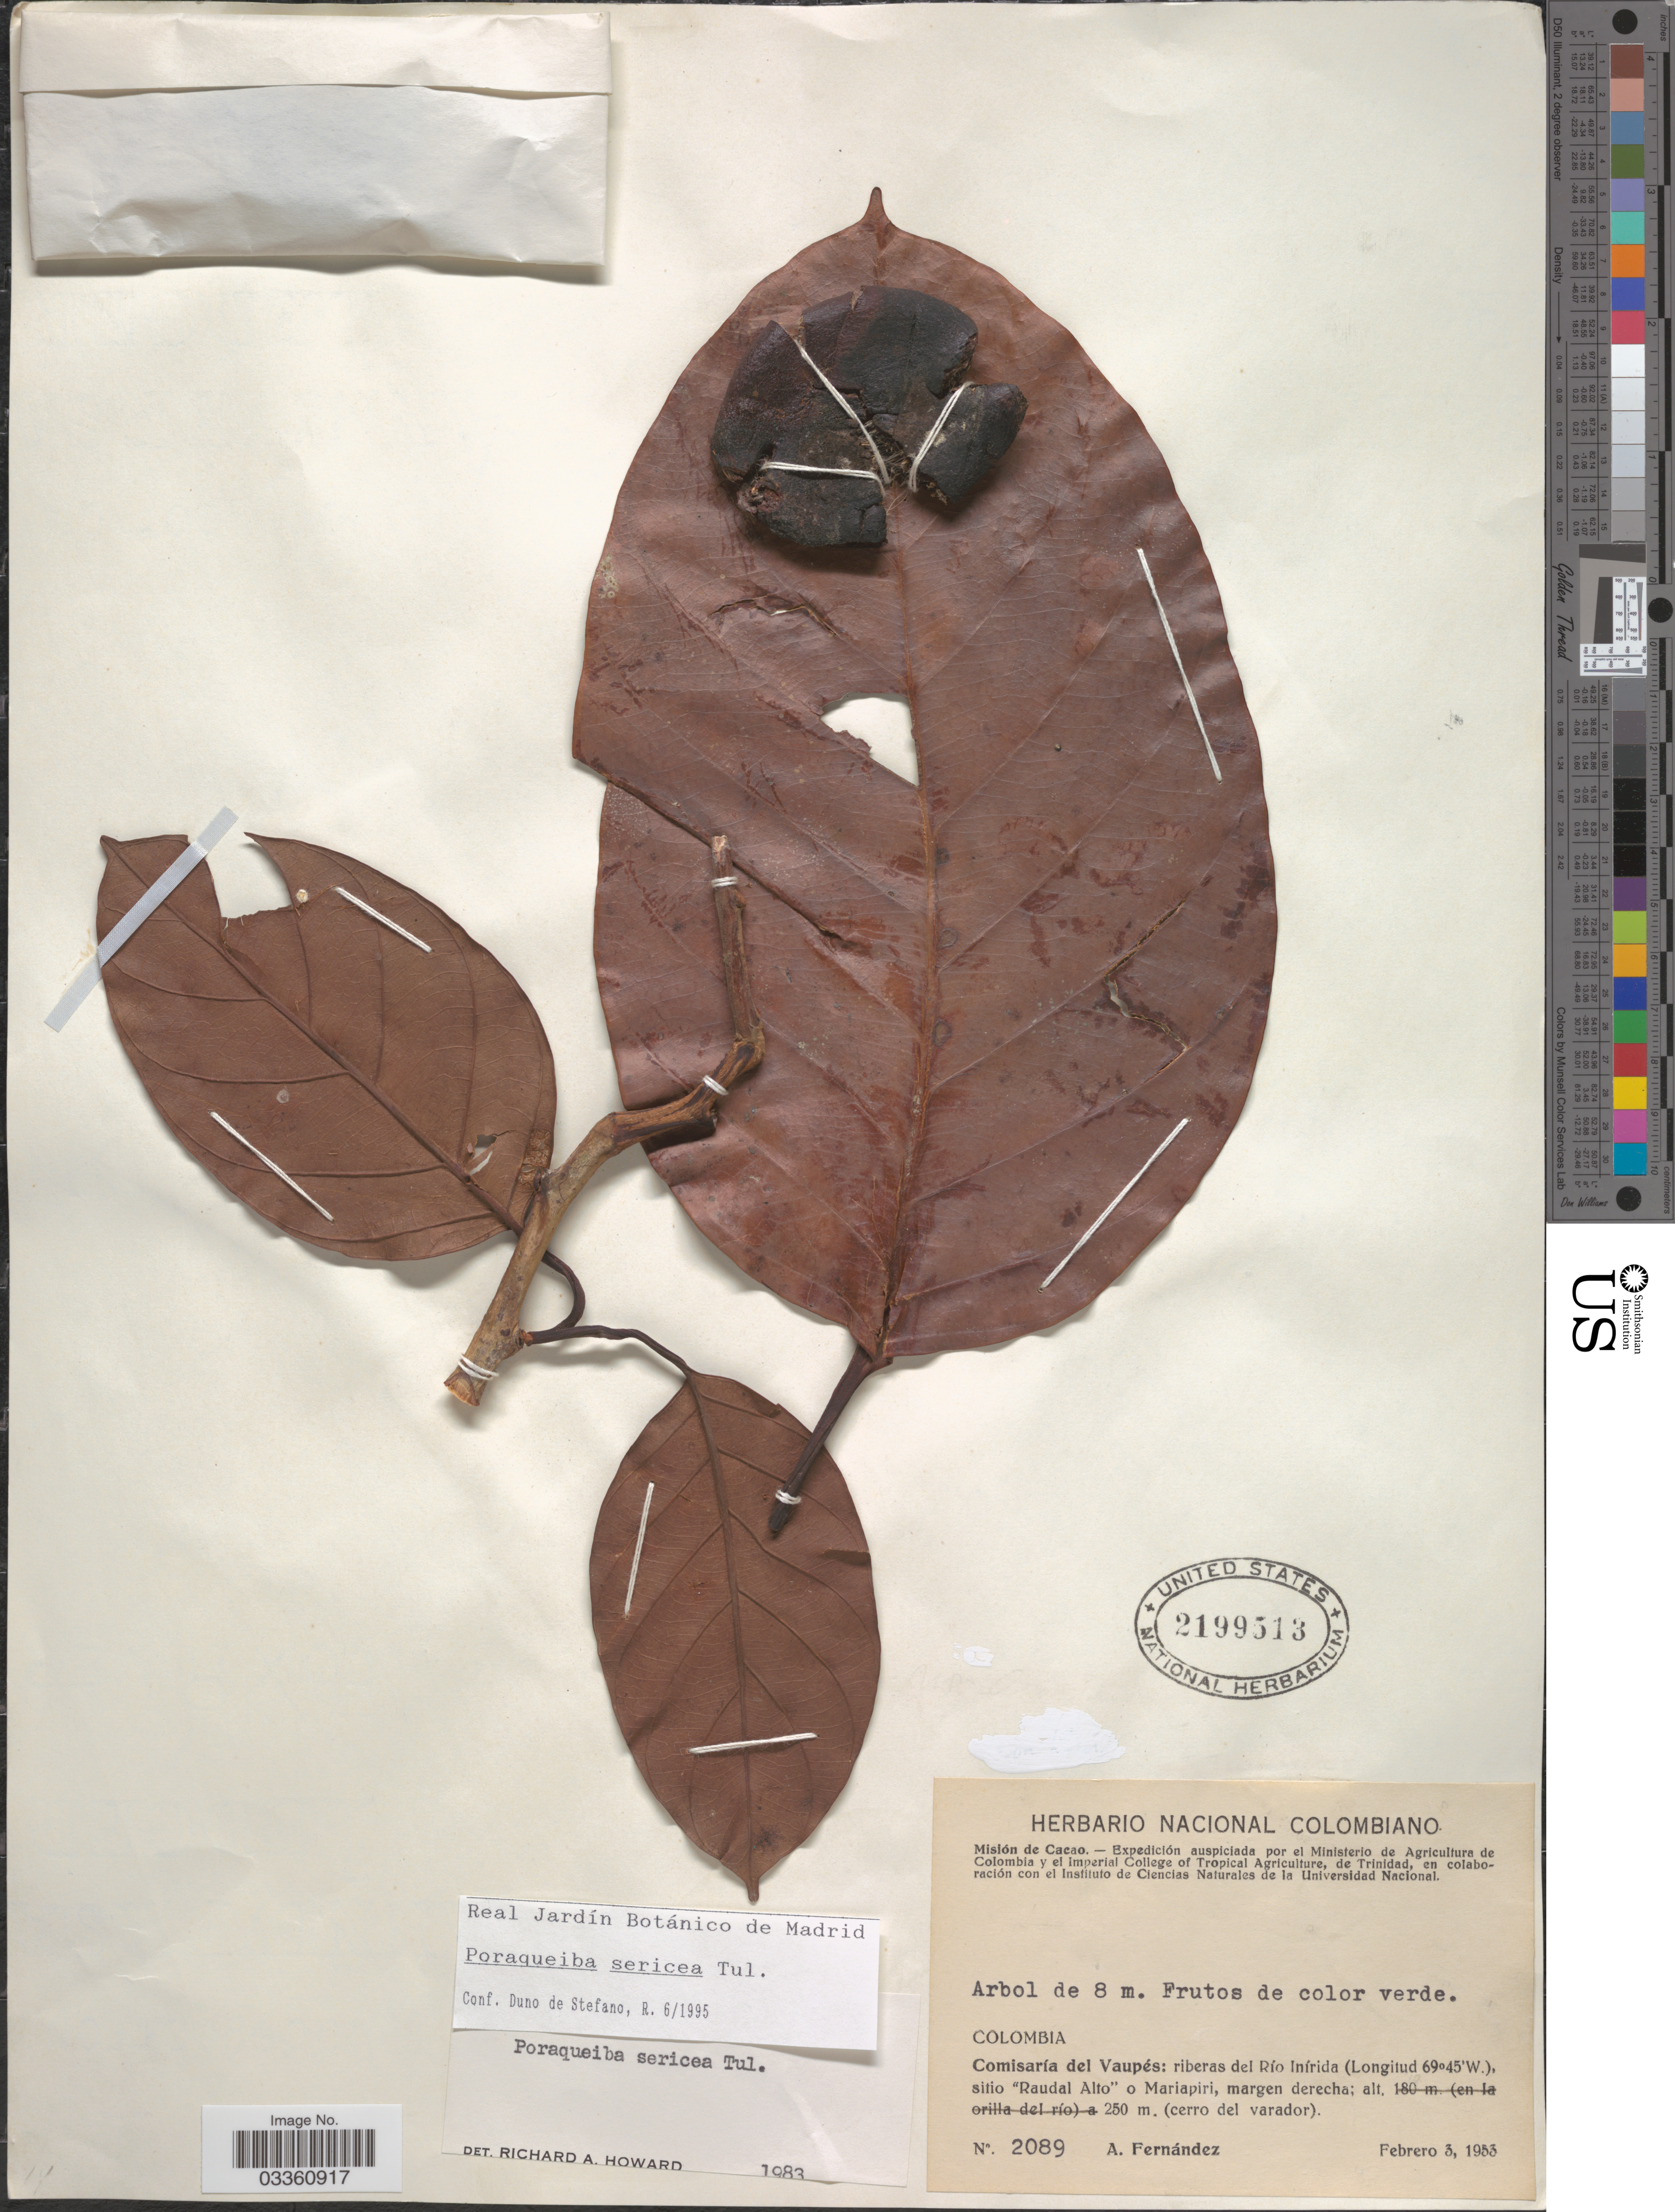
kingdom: Plantae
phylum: Tracheophyta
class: Magnoliopsida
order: Metteniusales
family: Metteniusaceae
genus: Poraqueiba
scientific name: Poraqueiba sericea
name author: Tul.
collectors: A. Fernández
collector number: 2089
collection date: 1953-02-03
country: Colombia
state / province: Vaupés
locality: Misión de Cacao. [unsure placement] Comisaría del Vaupés: riberas del Rio Inírida sitio "Raudal Alto" o Mariapiri, margen derecha (cerro del varador).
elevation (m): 250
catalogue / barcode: US 2199513